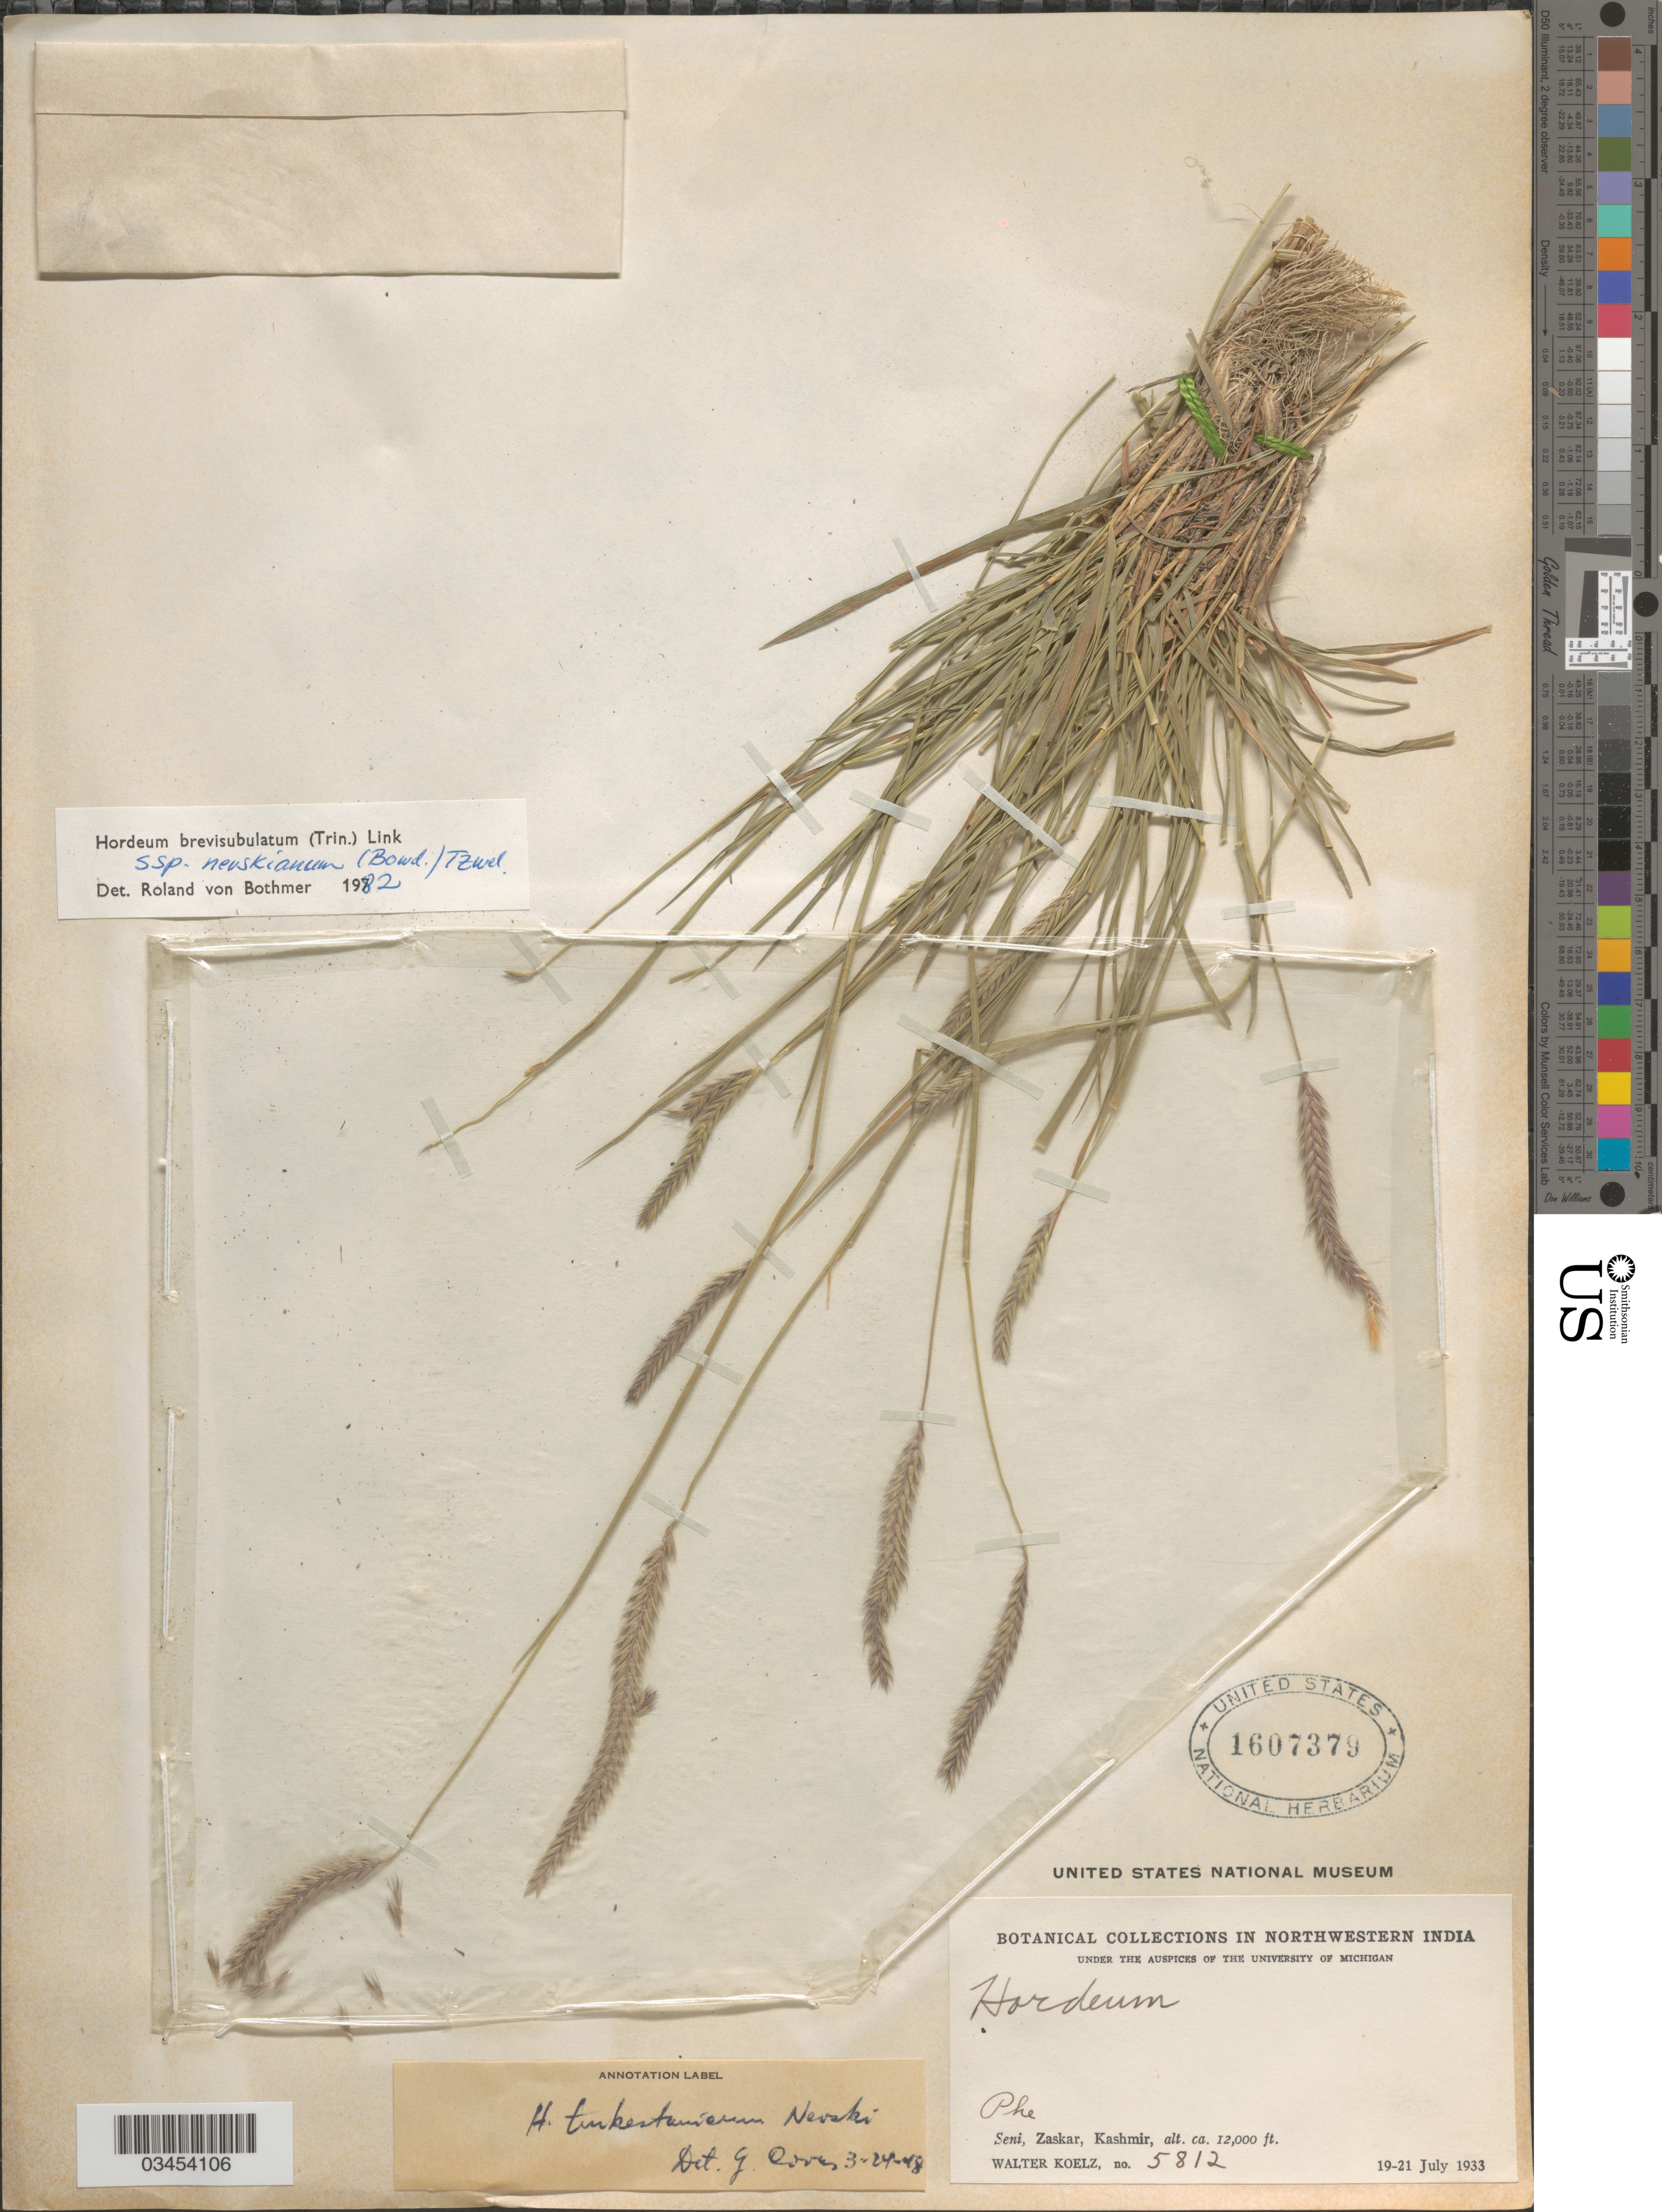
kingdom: Plantae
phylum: Tracheophyta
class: Liliopsida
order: Poales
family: Poaceae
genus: Hordeum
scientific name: Hordeum brevisubulatum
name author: (Trin.) Link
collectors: W. N. Koelz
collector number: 5812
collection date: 1933-07-19/1933-07-21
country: India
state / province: Jammu and Kashmir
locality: In Northwestern India. Phe. Seni, Zaskar, Kashmir.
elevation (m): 3658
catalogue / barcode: US 1607379